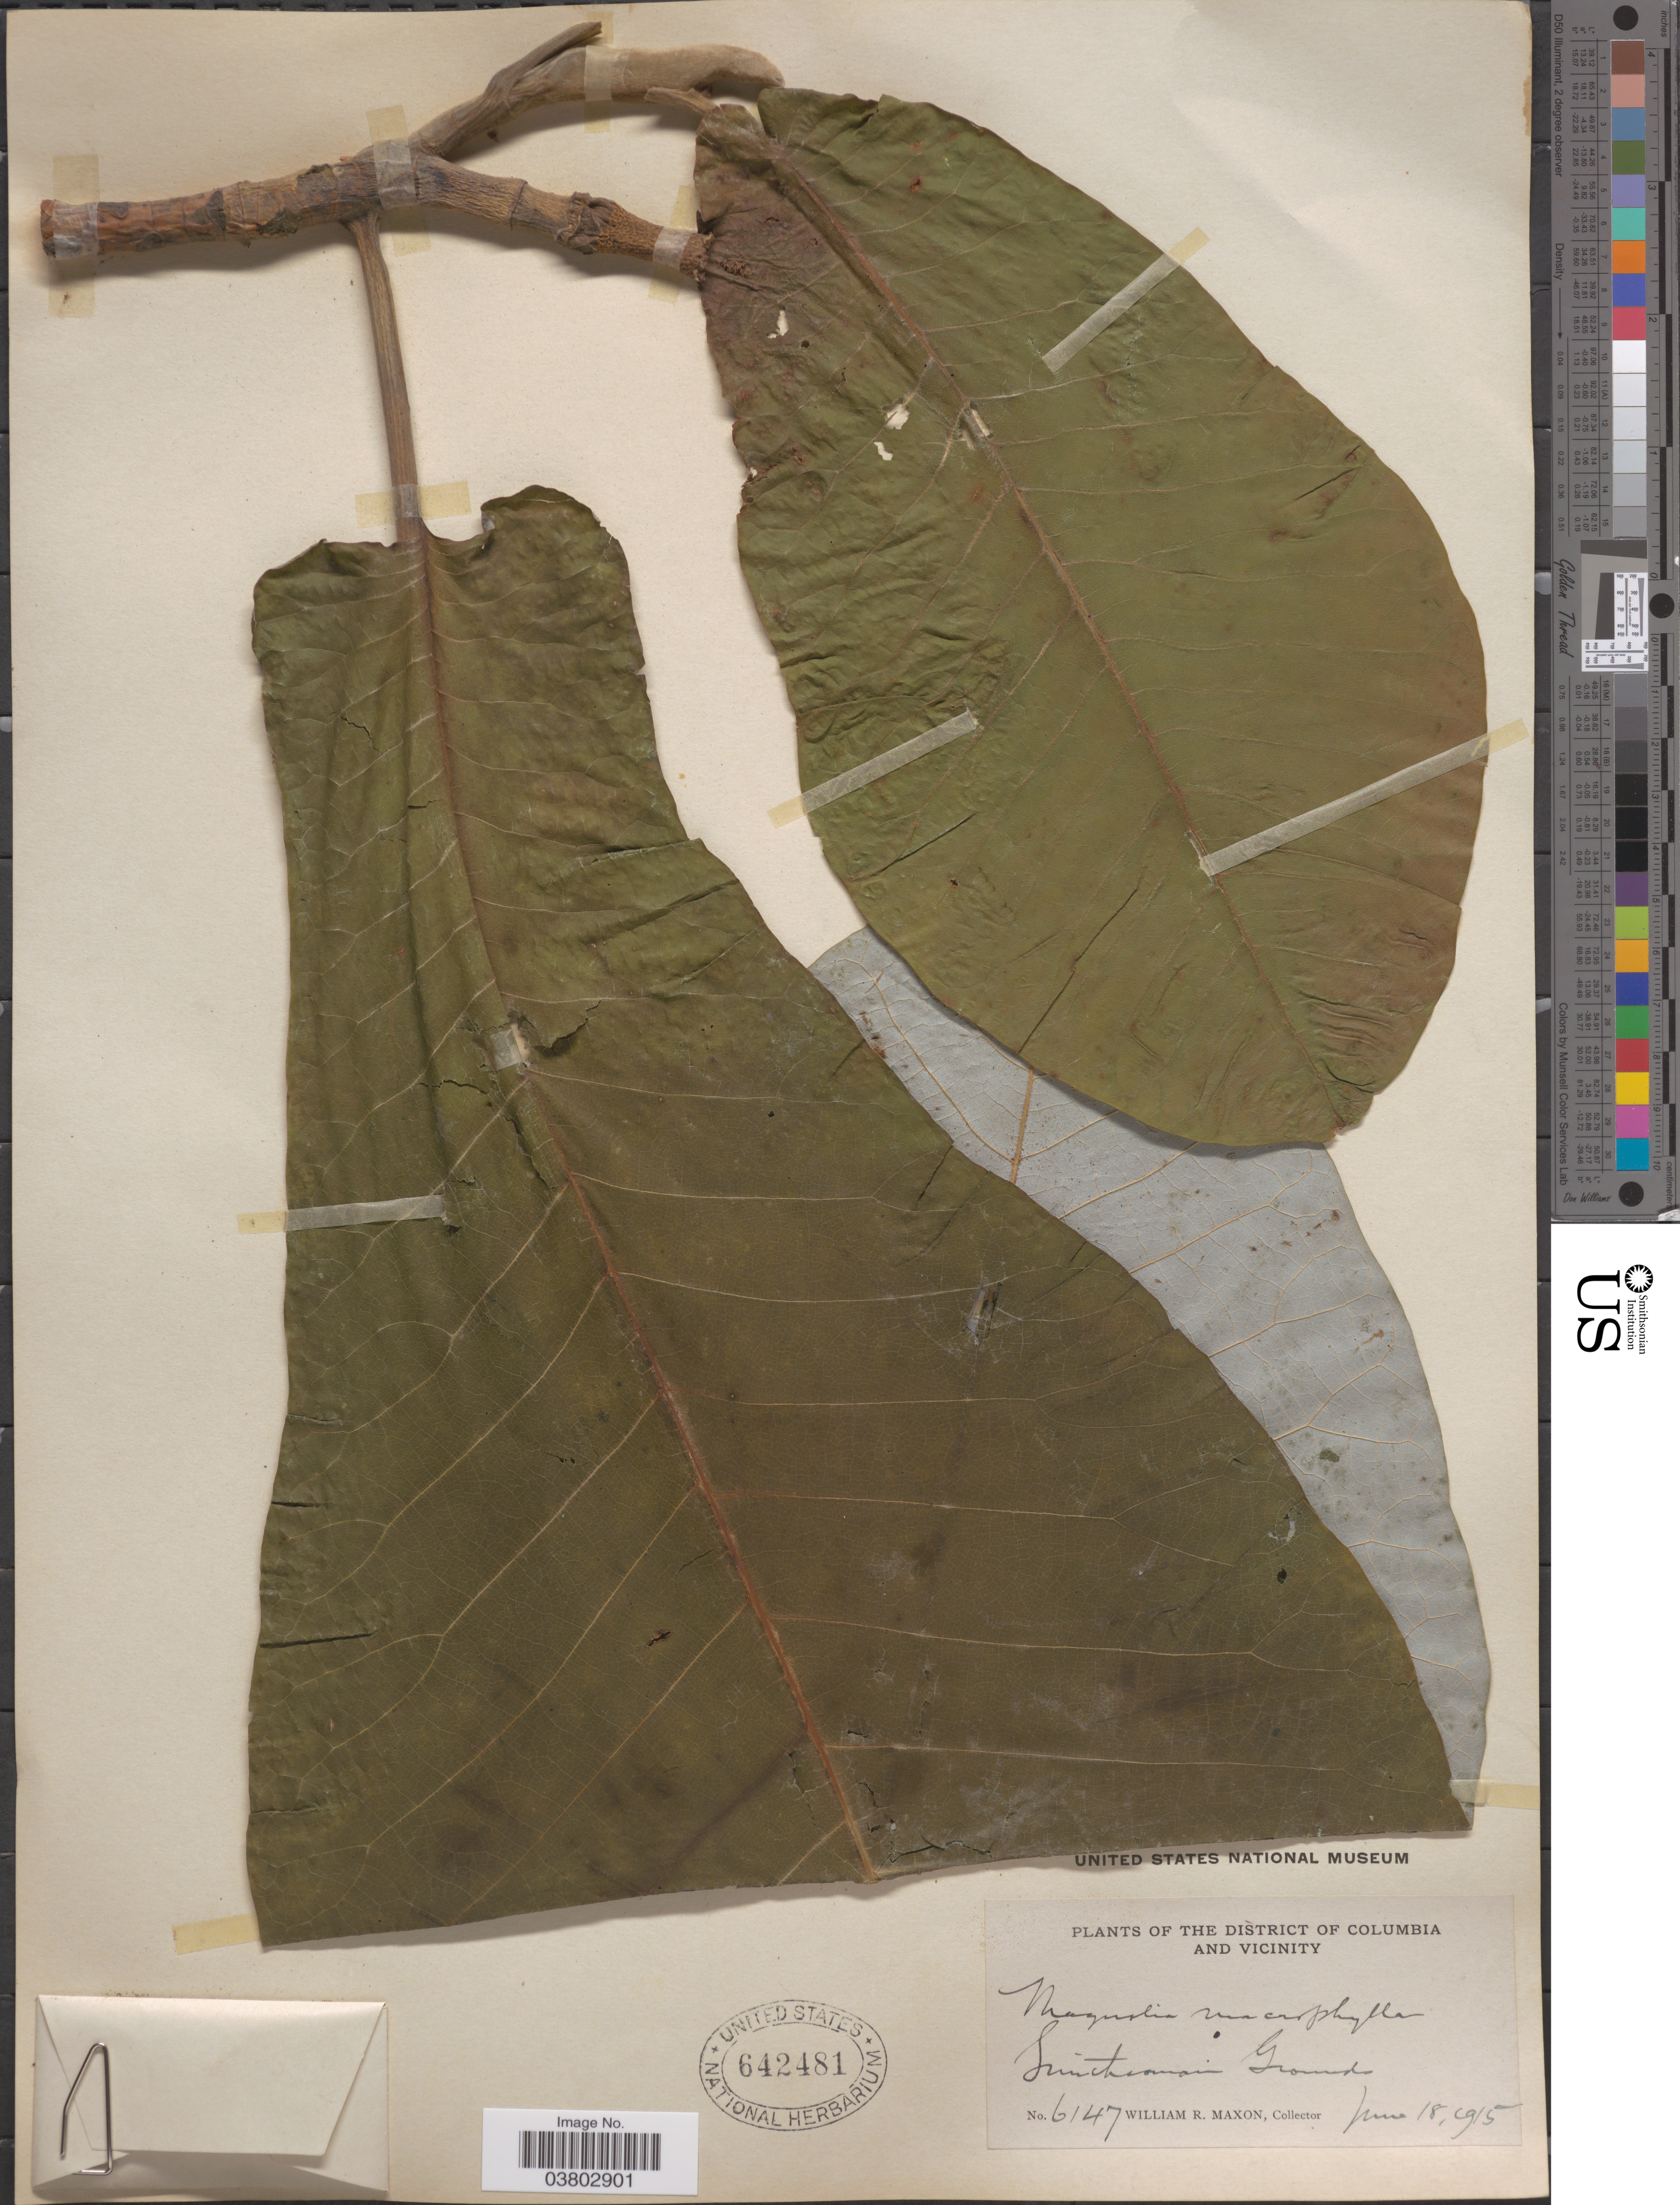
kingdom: Plantae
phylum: Tracheophyta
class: Magnoliopsida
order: Magnoliales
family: Magnoliaceae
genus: Magnolia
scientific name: Magnolia macrophylla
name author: Michx.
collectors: W. R. Maxon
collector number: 6147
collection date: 1915-06-18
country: United States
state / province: District of Columbia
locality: District of Columbia and vicinity. Smithsonian Grounds.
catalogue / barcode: US 642481